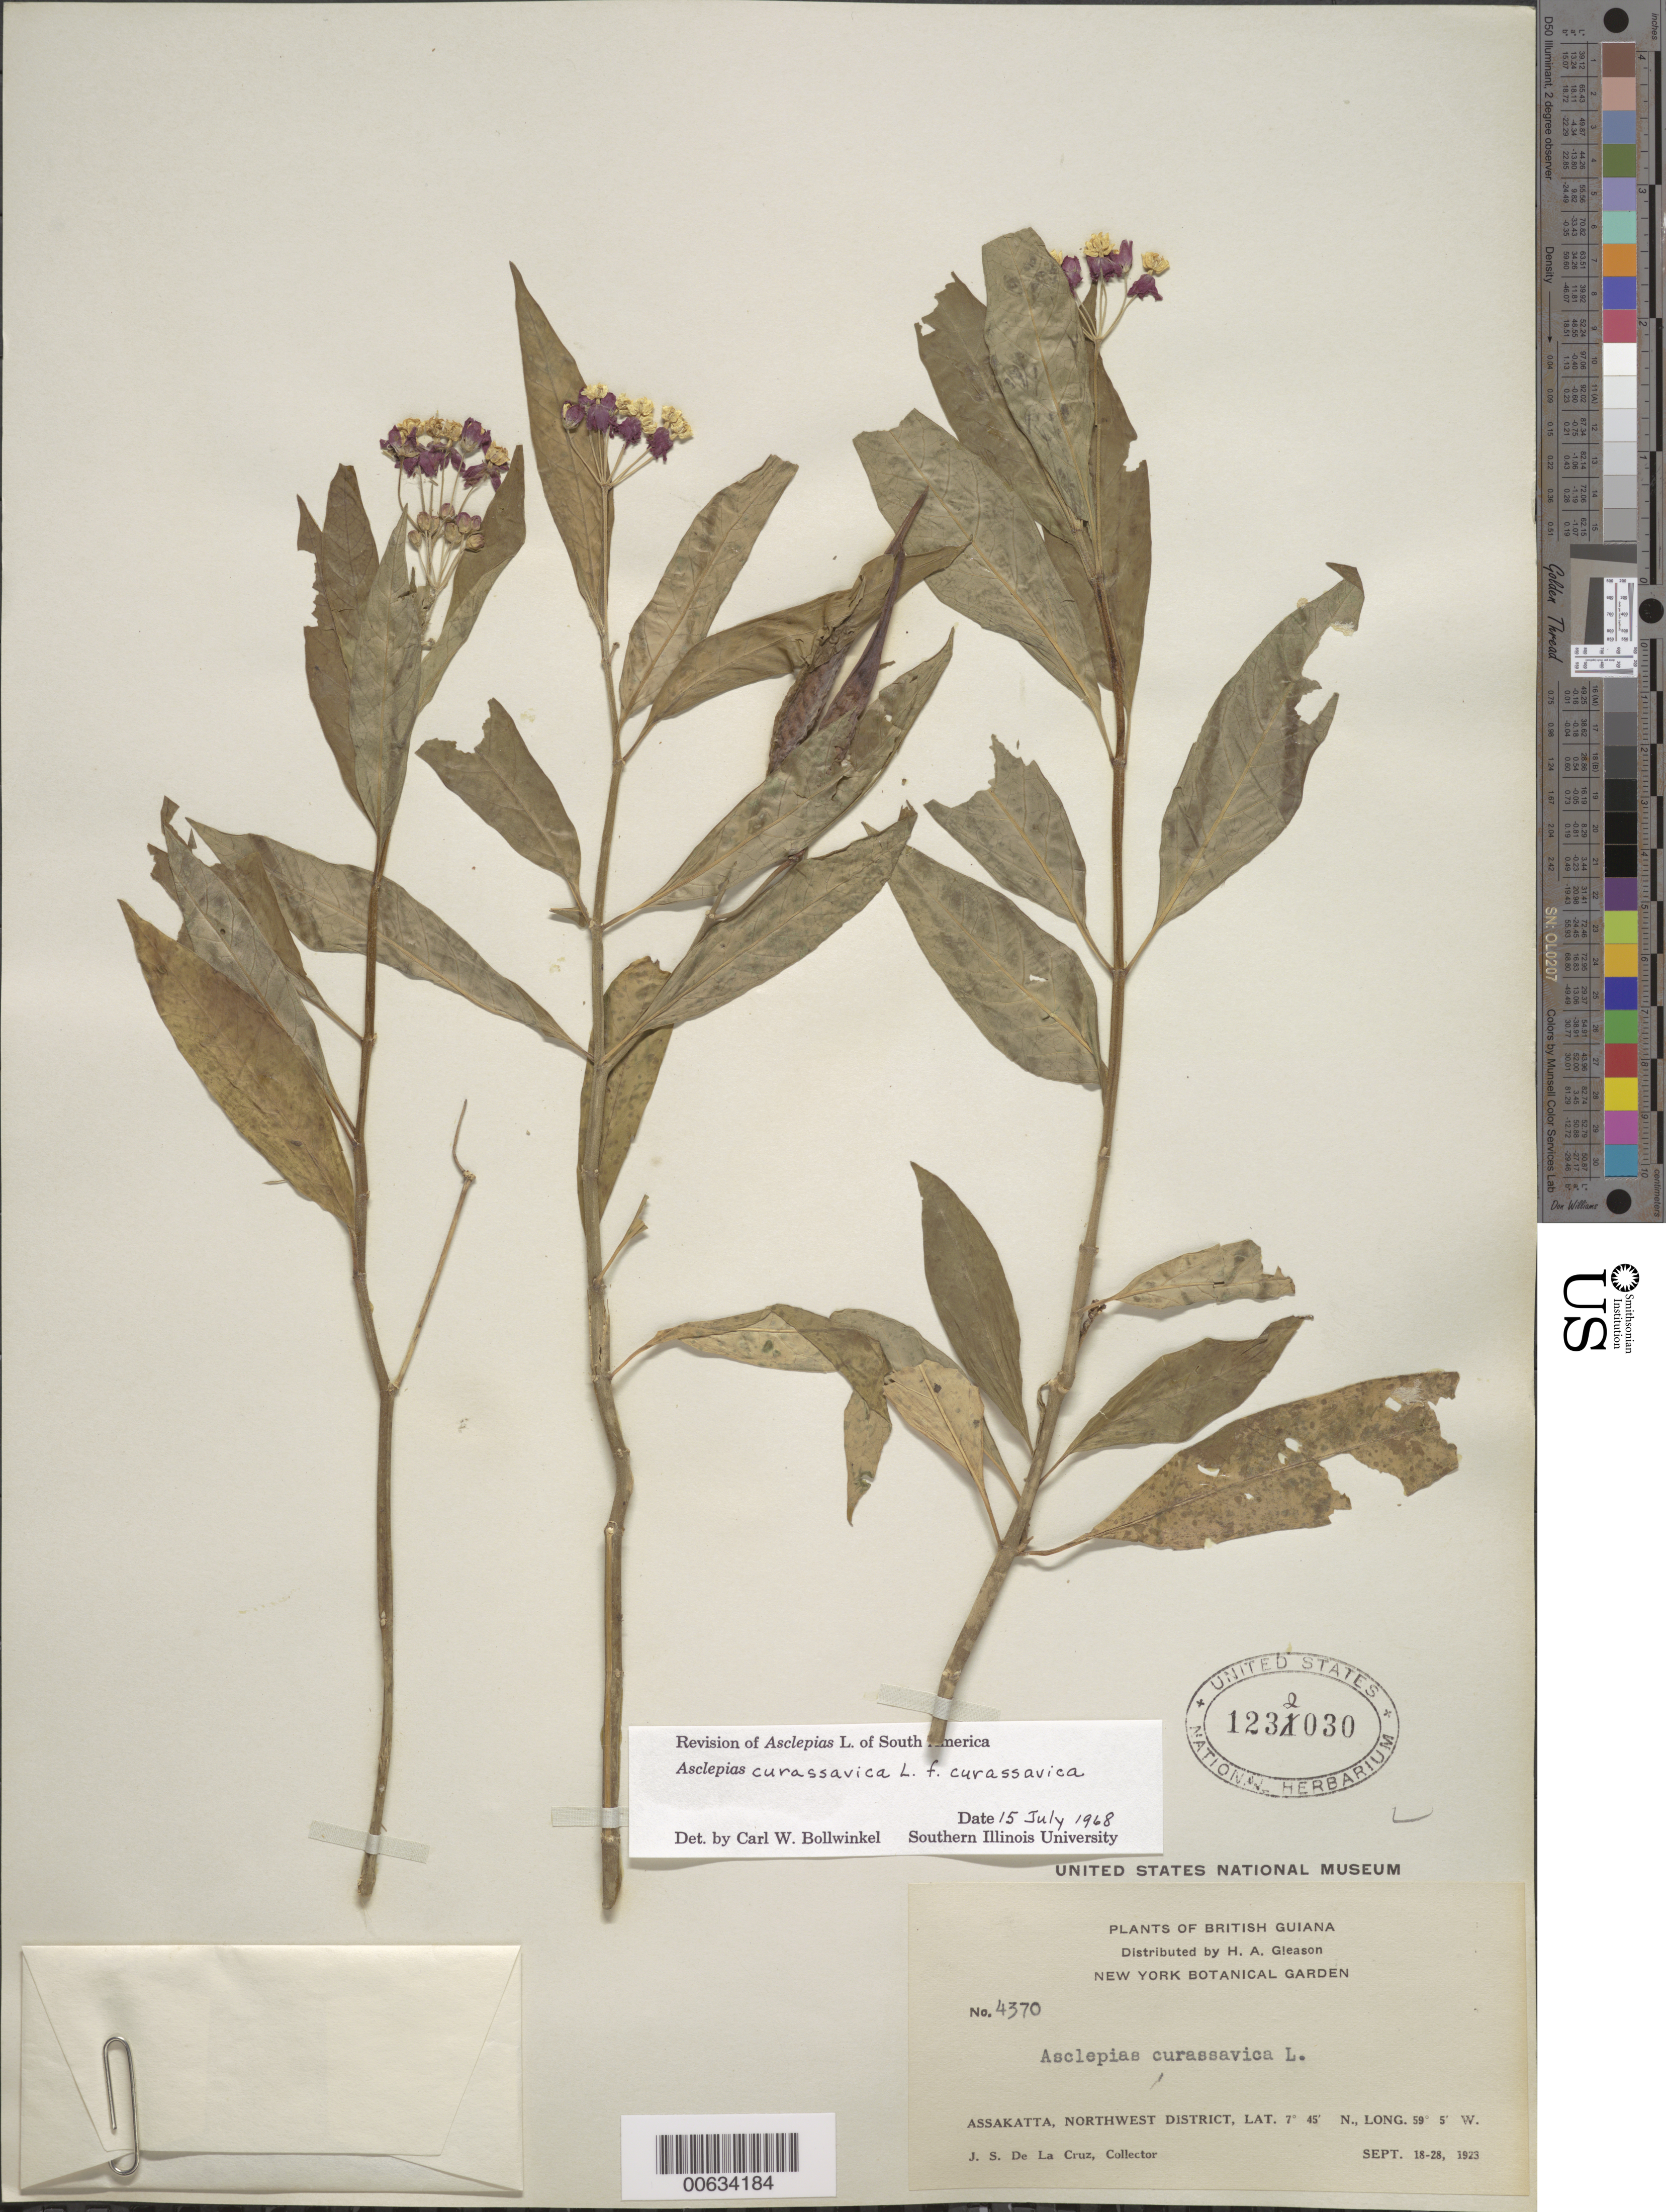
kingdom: Plantae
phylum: Tracheophyta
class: Magnoliopsida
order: Gentianales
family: Apocynaceae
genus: Asclepias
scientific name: Asclepias curassavica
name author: L.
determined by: Bollwinkel, C. W.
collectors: J. S. de la Cruz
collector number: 4370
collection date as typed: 18-Sep-23 to 28-Sep-23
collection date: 1923-09-18/1923-09-28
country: Guyana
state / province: Barima-Waini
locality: Assakatta, NW District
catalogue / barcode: US 1232030